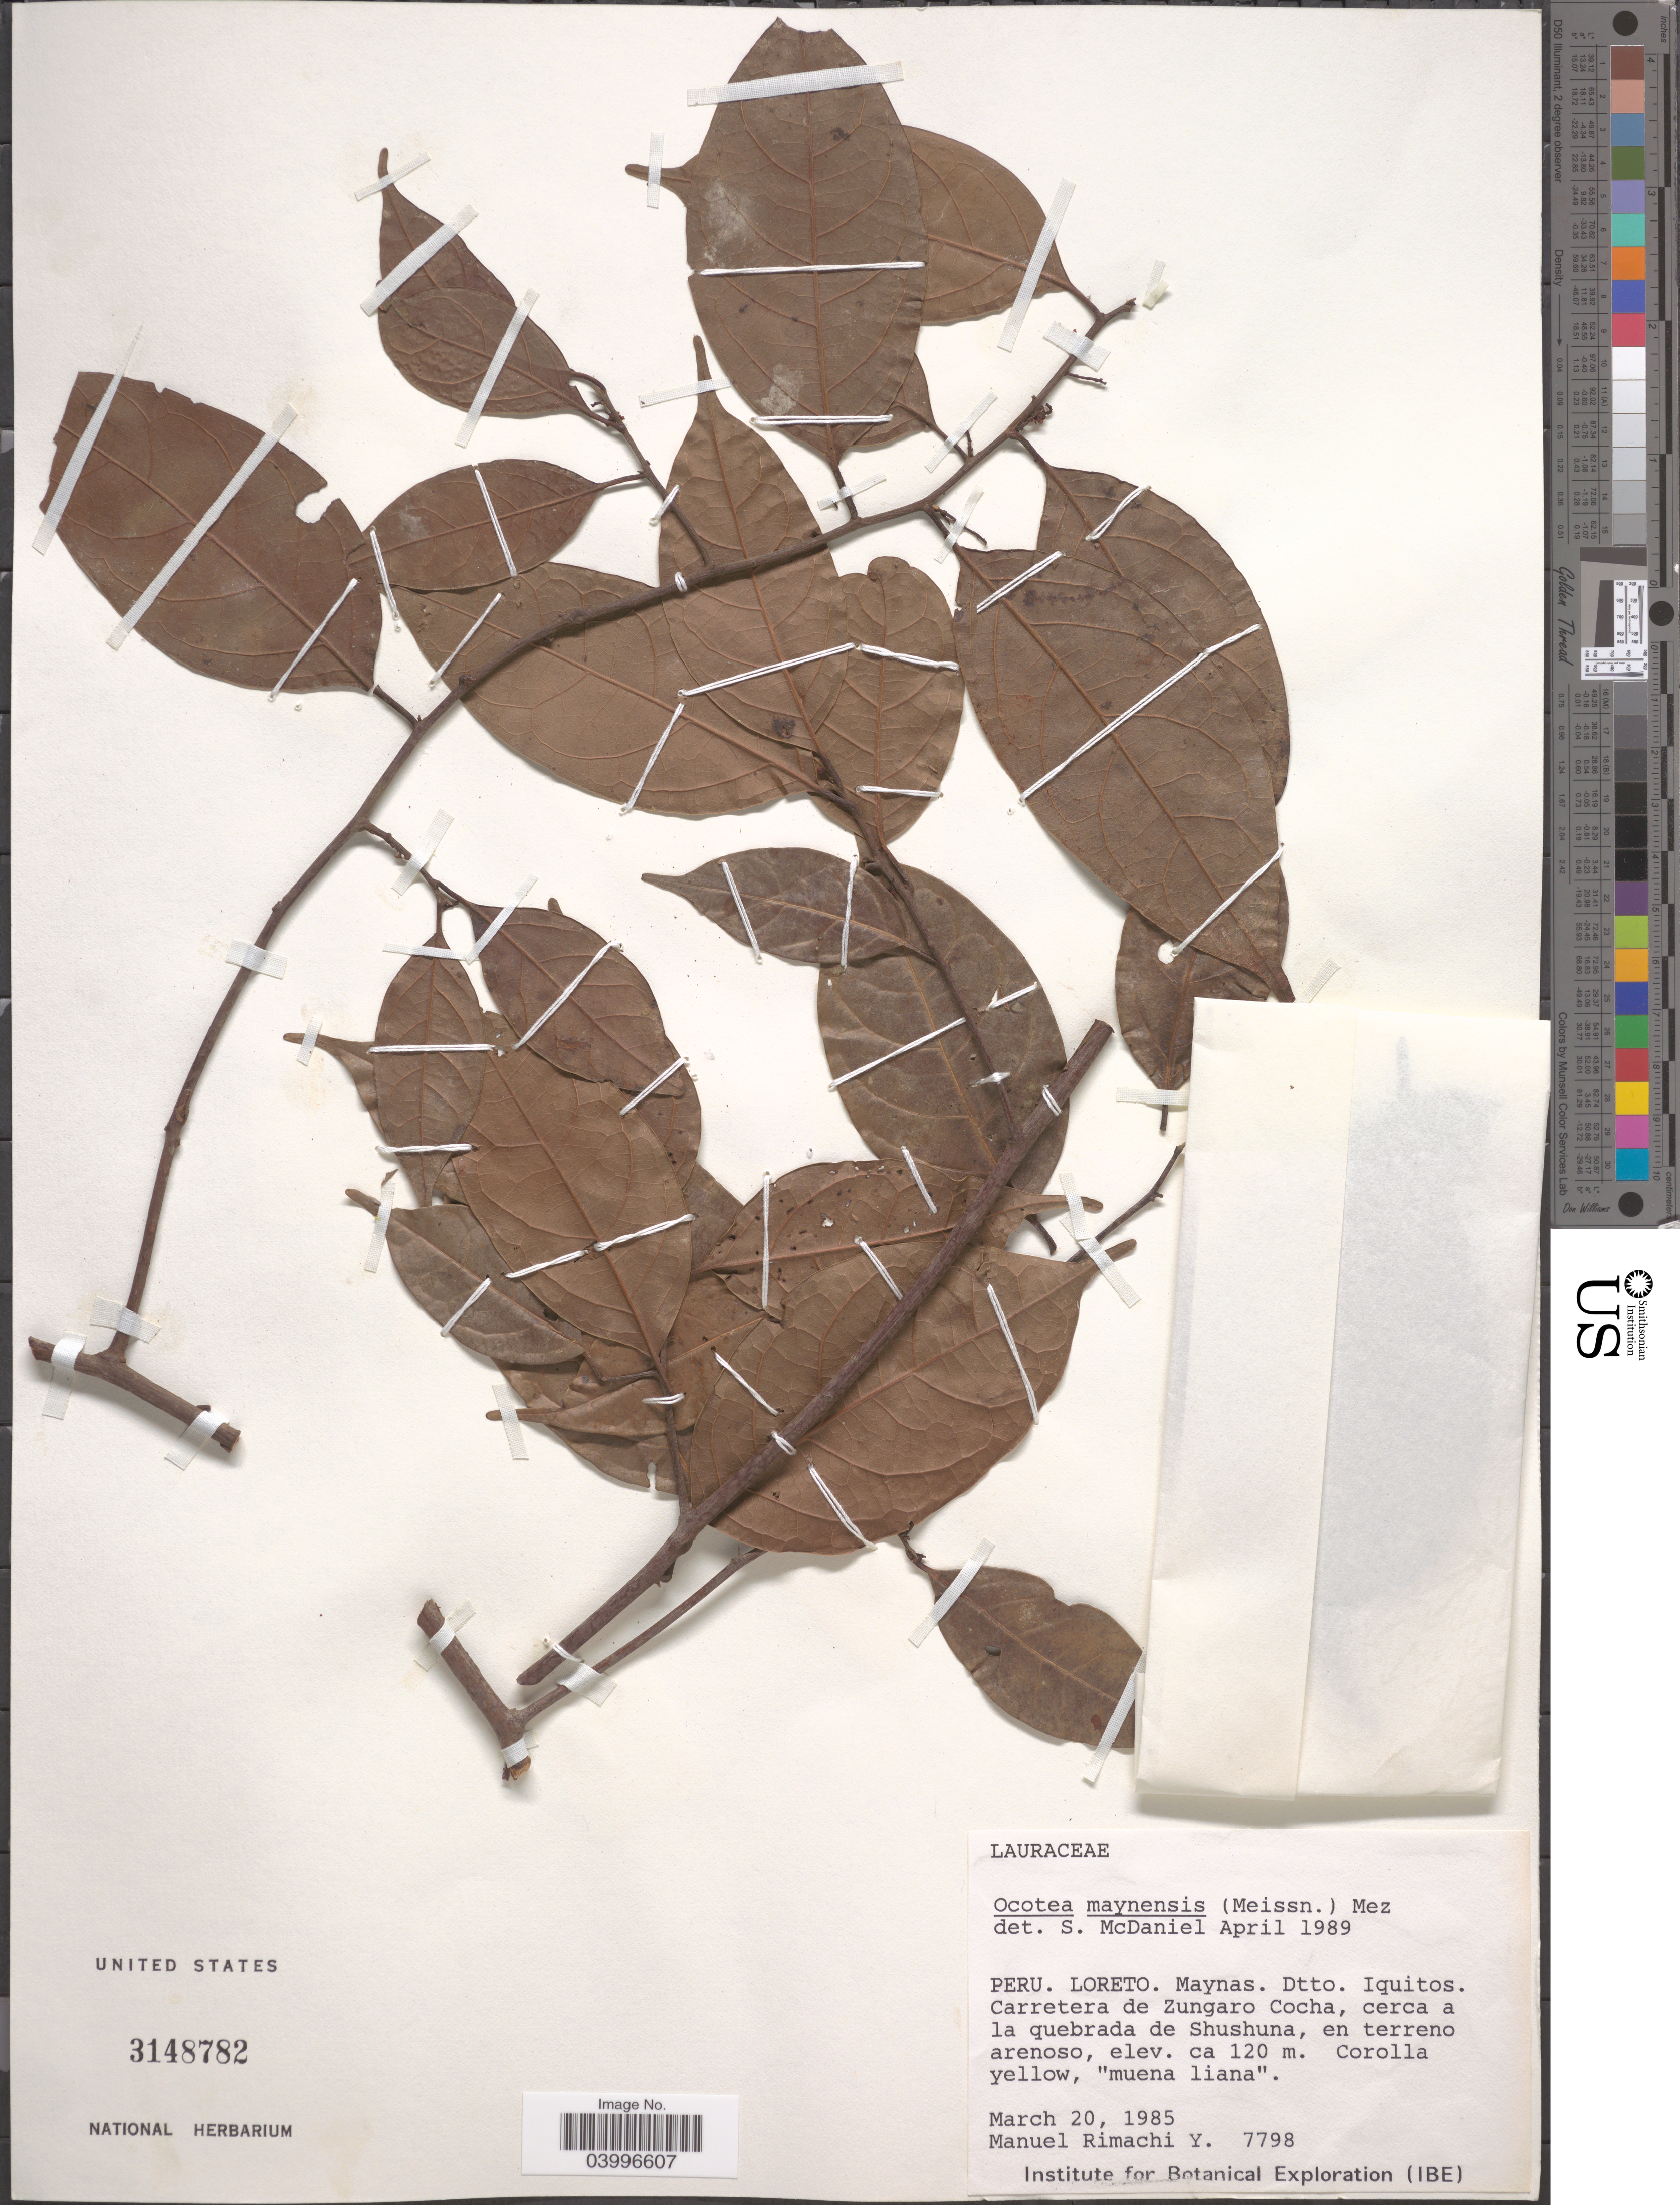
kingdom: Plantae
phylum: Tracheophyta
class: Magnoliopsida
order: Laurales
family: Lauraceae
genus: Ocotea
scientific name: Ocotea maynensis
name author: (Meisn.) Mez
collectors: M. Rimachi Y.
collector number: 7798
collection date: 1985-03-20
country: Peru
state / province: Loreto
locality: Maynas. Dtto. Iquitos. Carretera de Zungaro Cocha, cerca a la quebrada de Shushuna, en terreno arenoso.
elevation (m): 120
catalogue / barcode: US 3148782